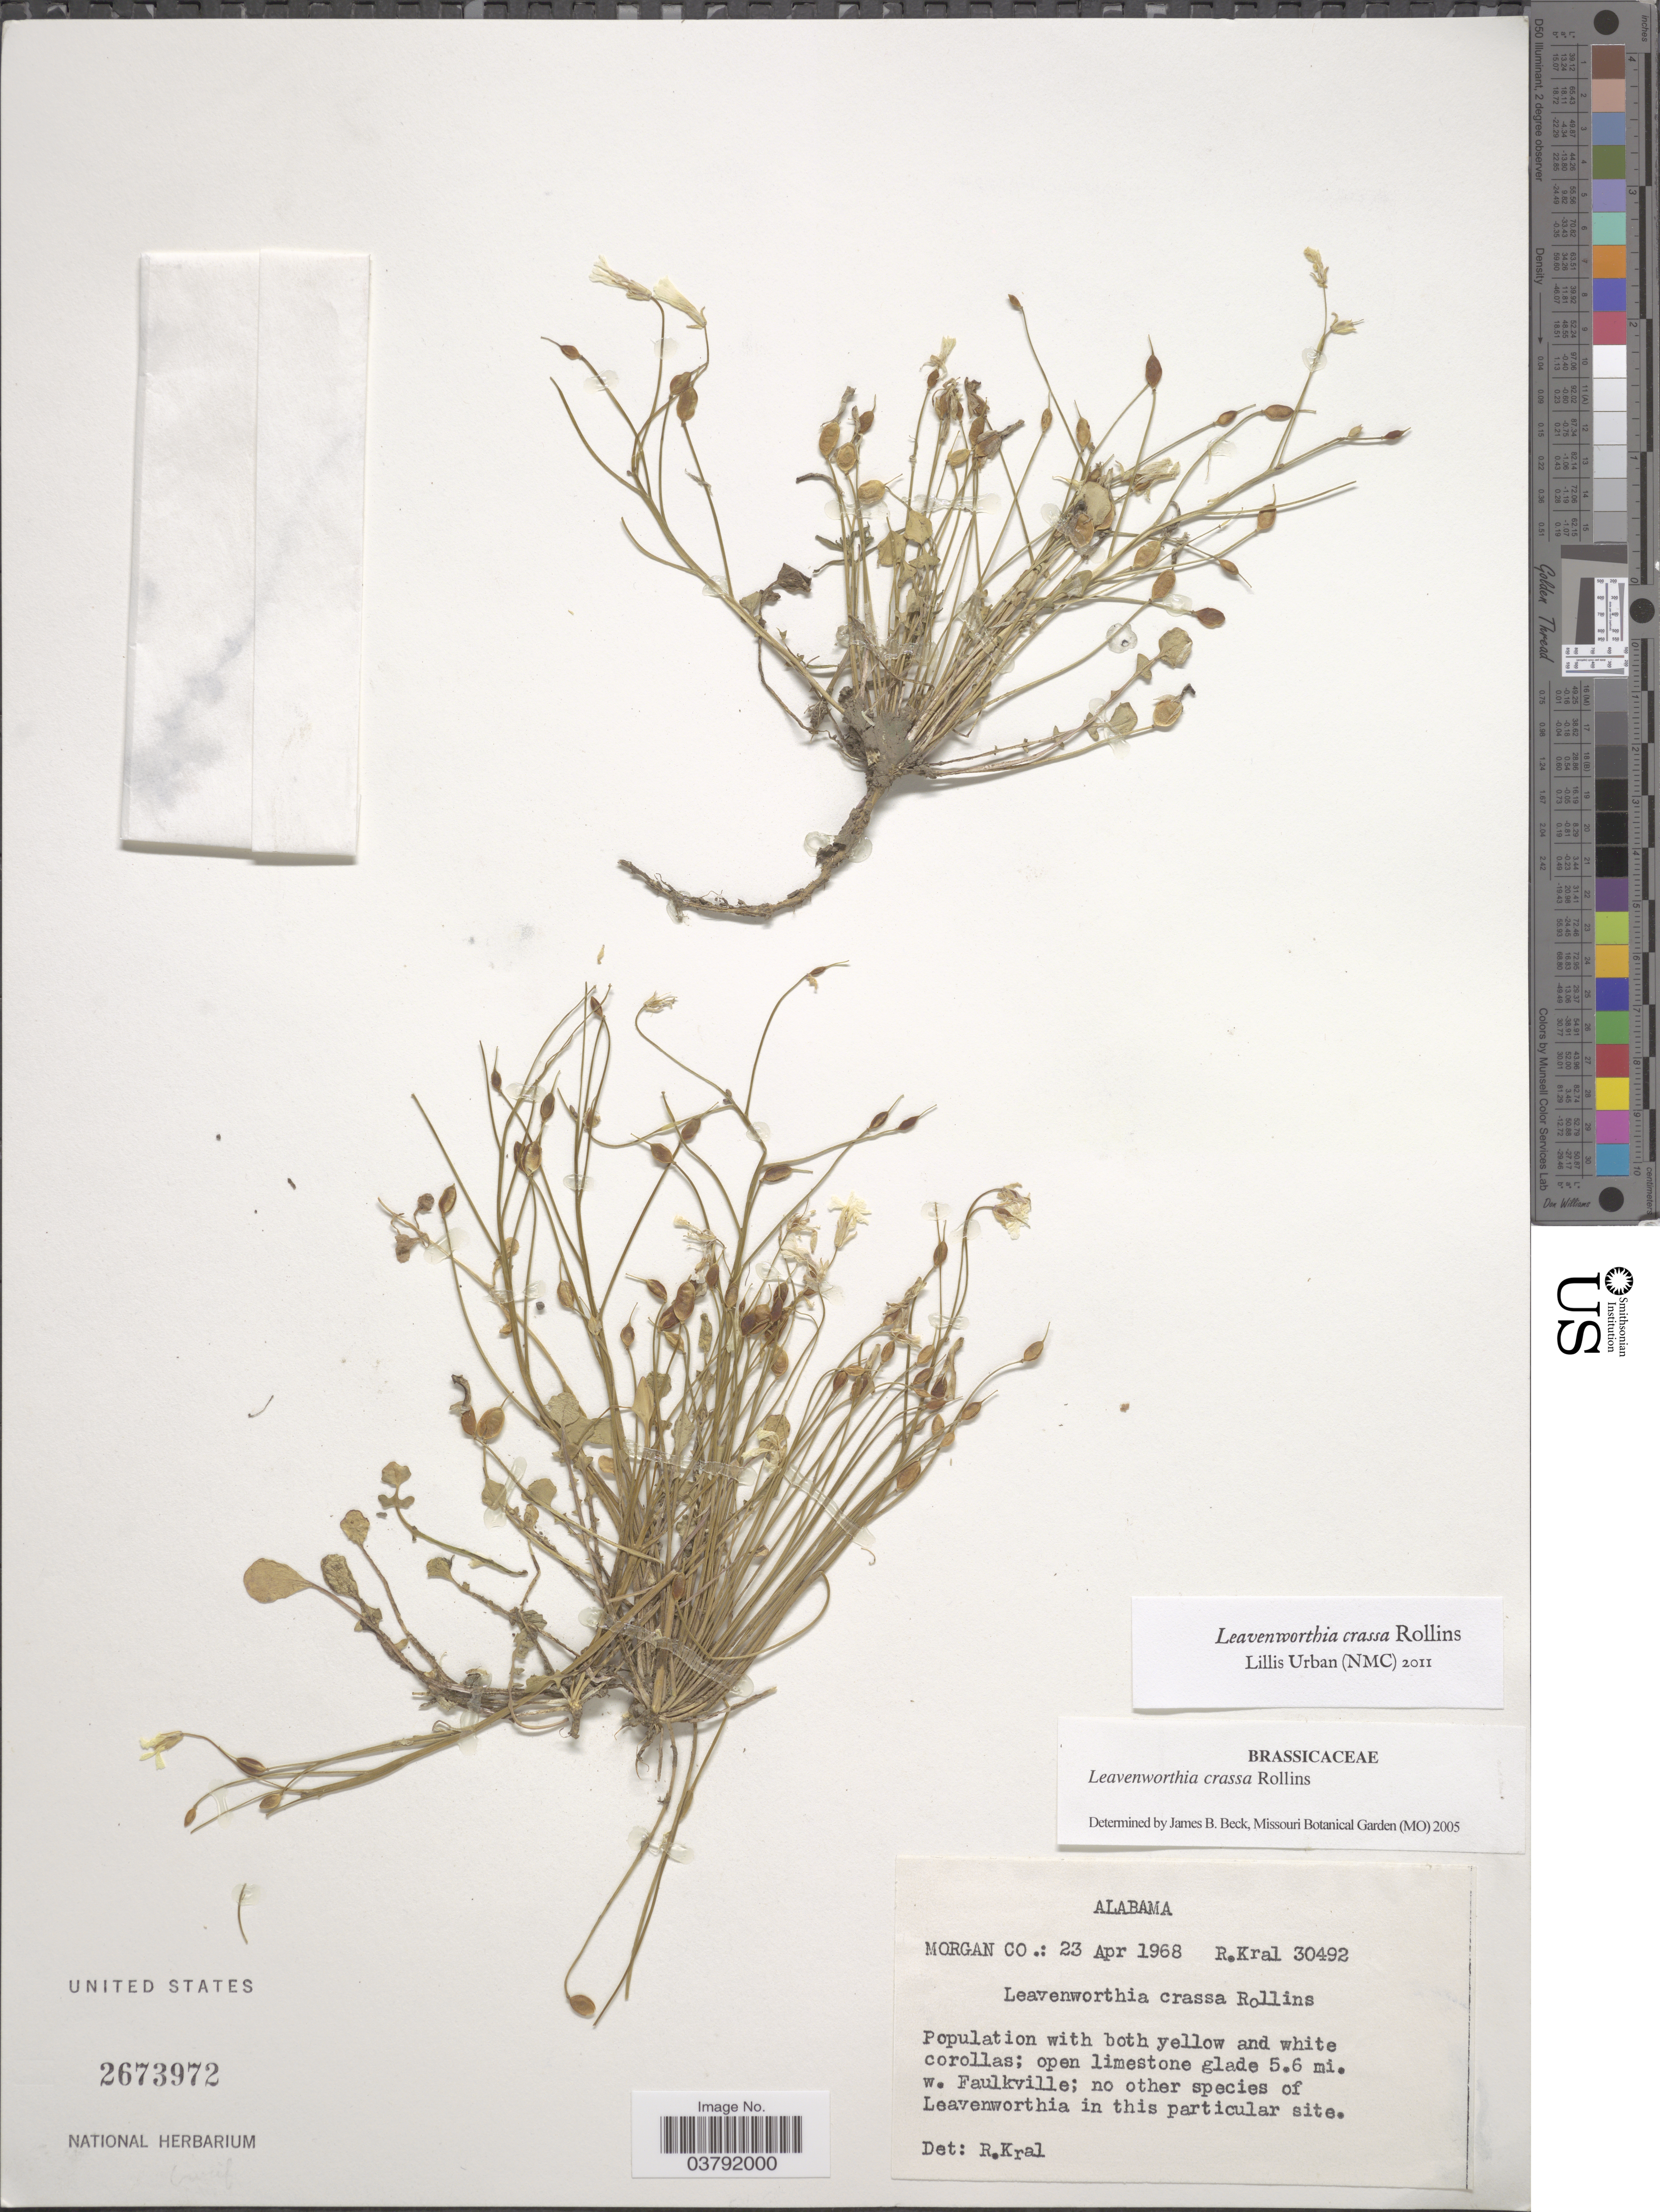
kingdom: Plantae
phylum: Tracheophyta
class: Magnoliopsida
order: Brassicales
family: Brassicaceae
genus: Leavenworthia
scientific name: Leavenworthia crassa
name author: Rollins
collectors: R. Kral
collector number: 30492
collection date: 1968-04-23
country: United States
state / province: Alabama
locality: Morgan Co. 5.6 mi. w. Faulkville.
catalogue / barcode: US 2673972